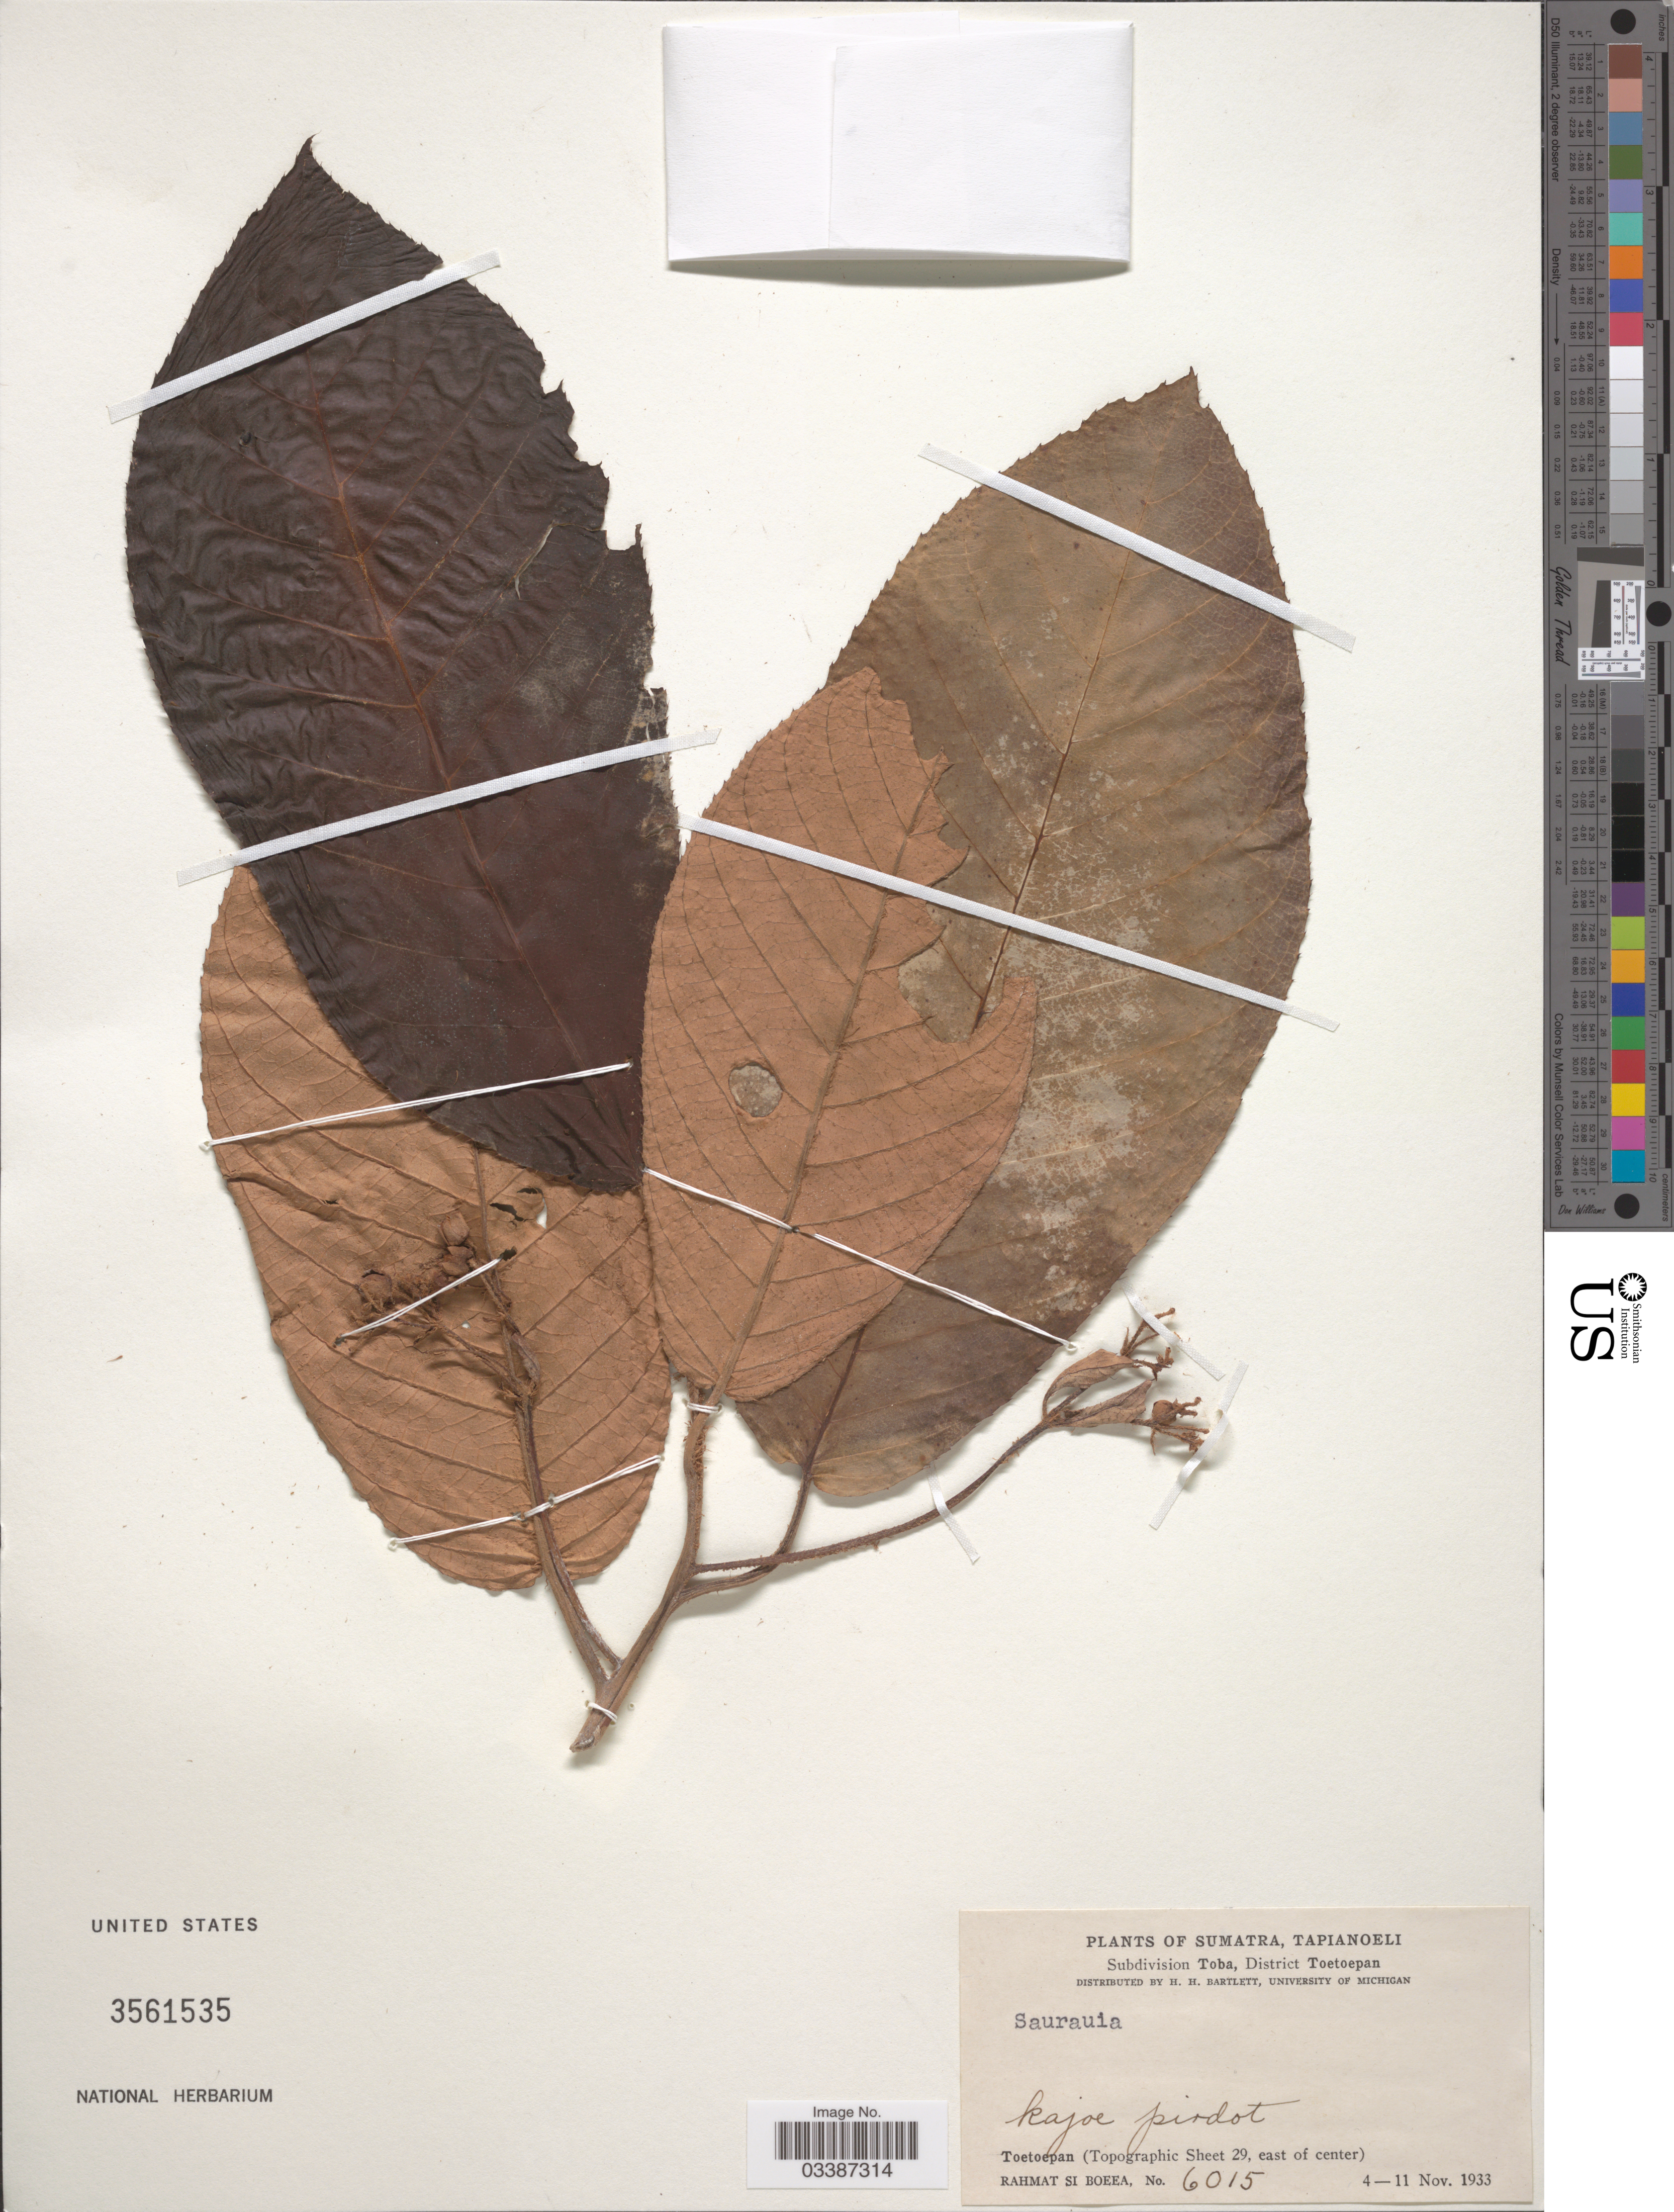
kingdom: Plantae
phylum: Tracheophyta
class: Magnoliopsida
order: Ericales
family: Actinidiaceae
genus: Saurauia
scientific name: Saurauia sp.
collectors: Rahmat Si Boeea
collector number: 6015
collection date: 1933-11-04/1933-11-11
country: Indonesia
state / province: Sumatra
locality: Tapianoeli. Subdivision Toba, District Toetoepan. Toetoepan (Topographic Sheet 29, east of center).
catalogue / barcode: US 3561535